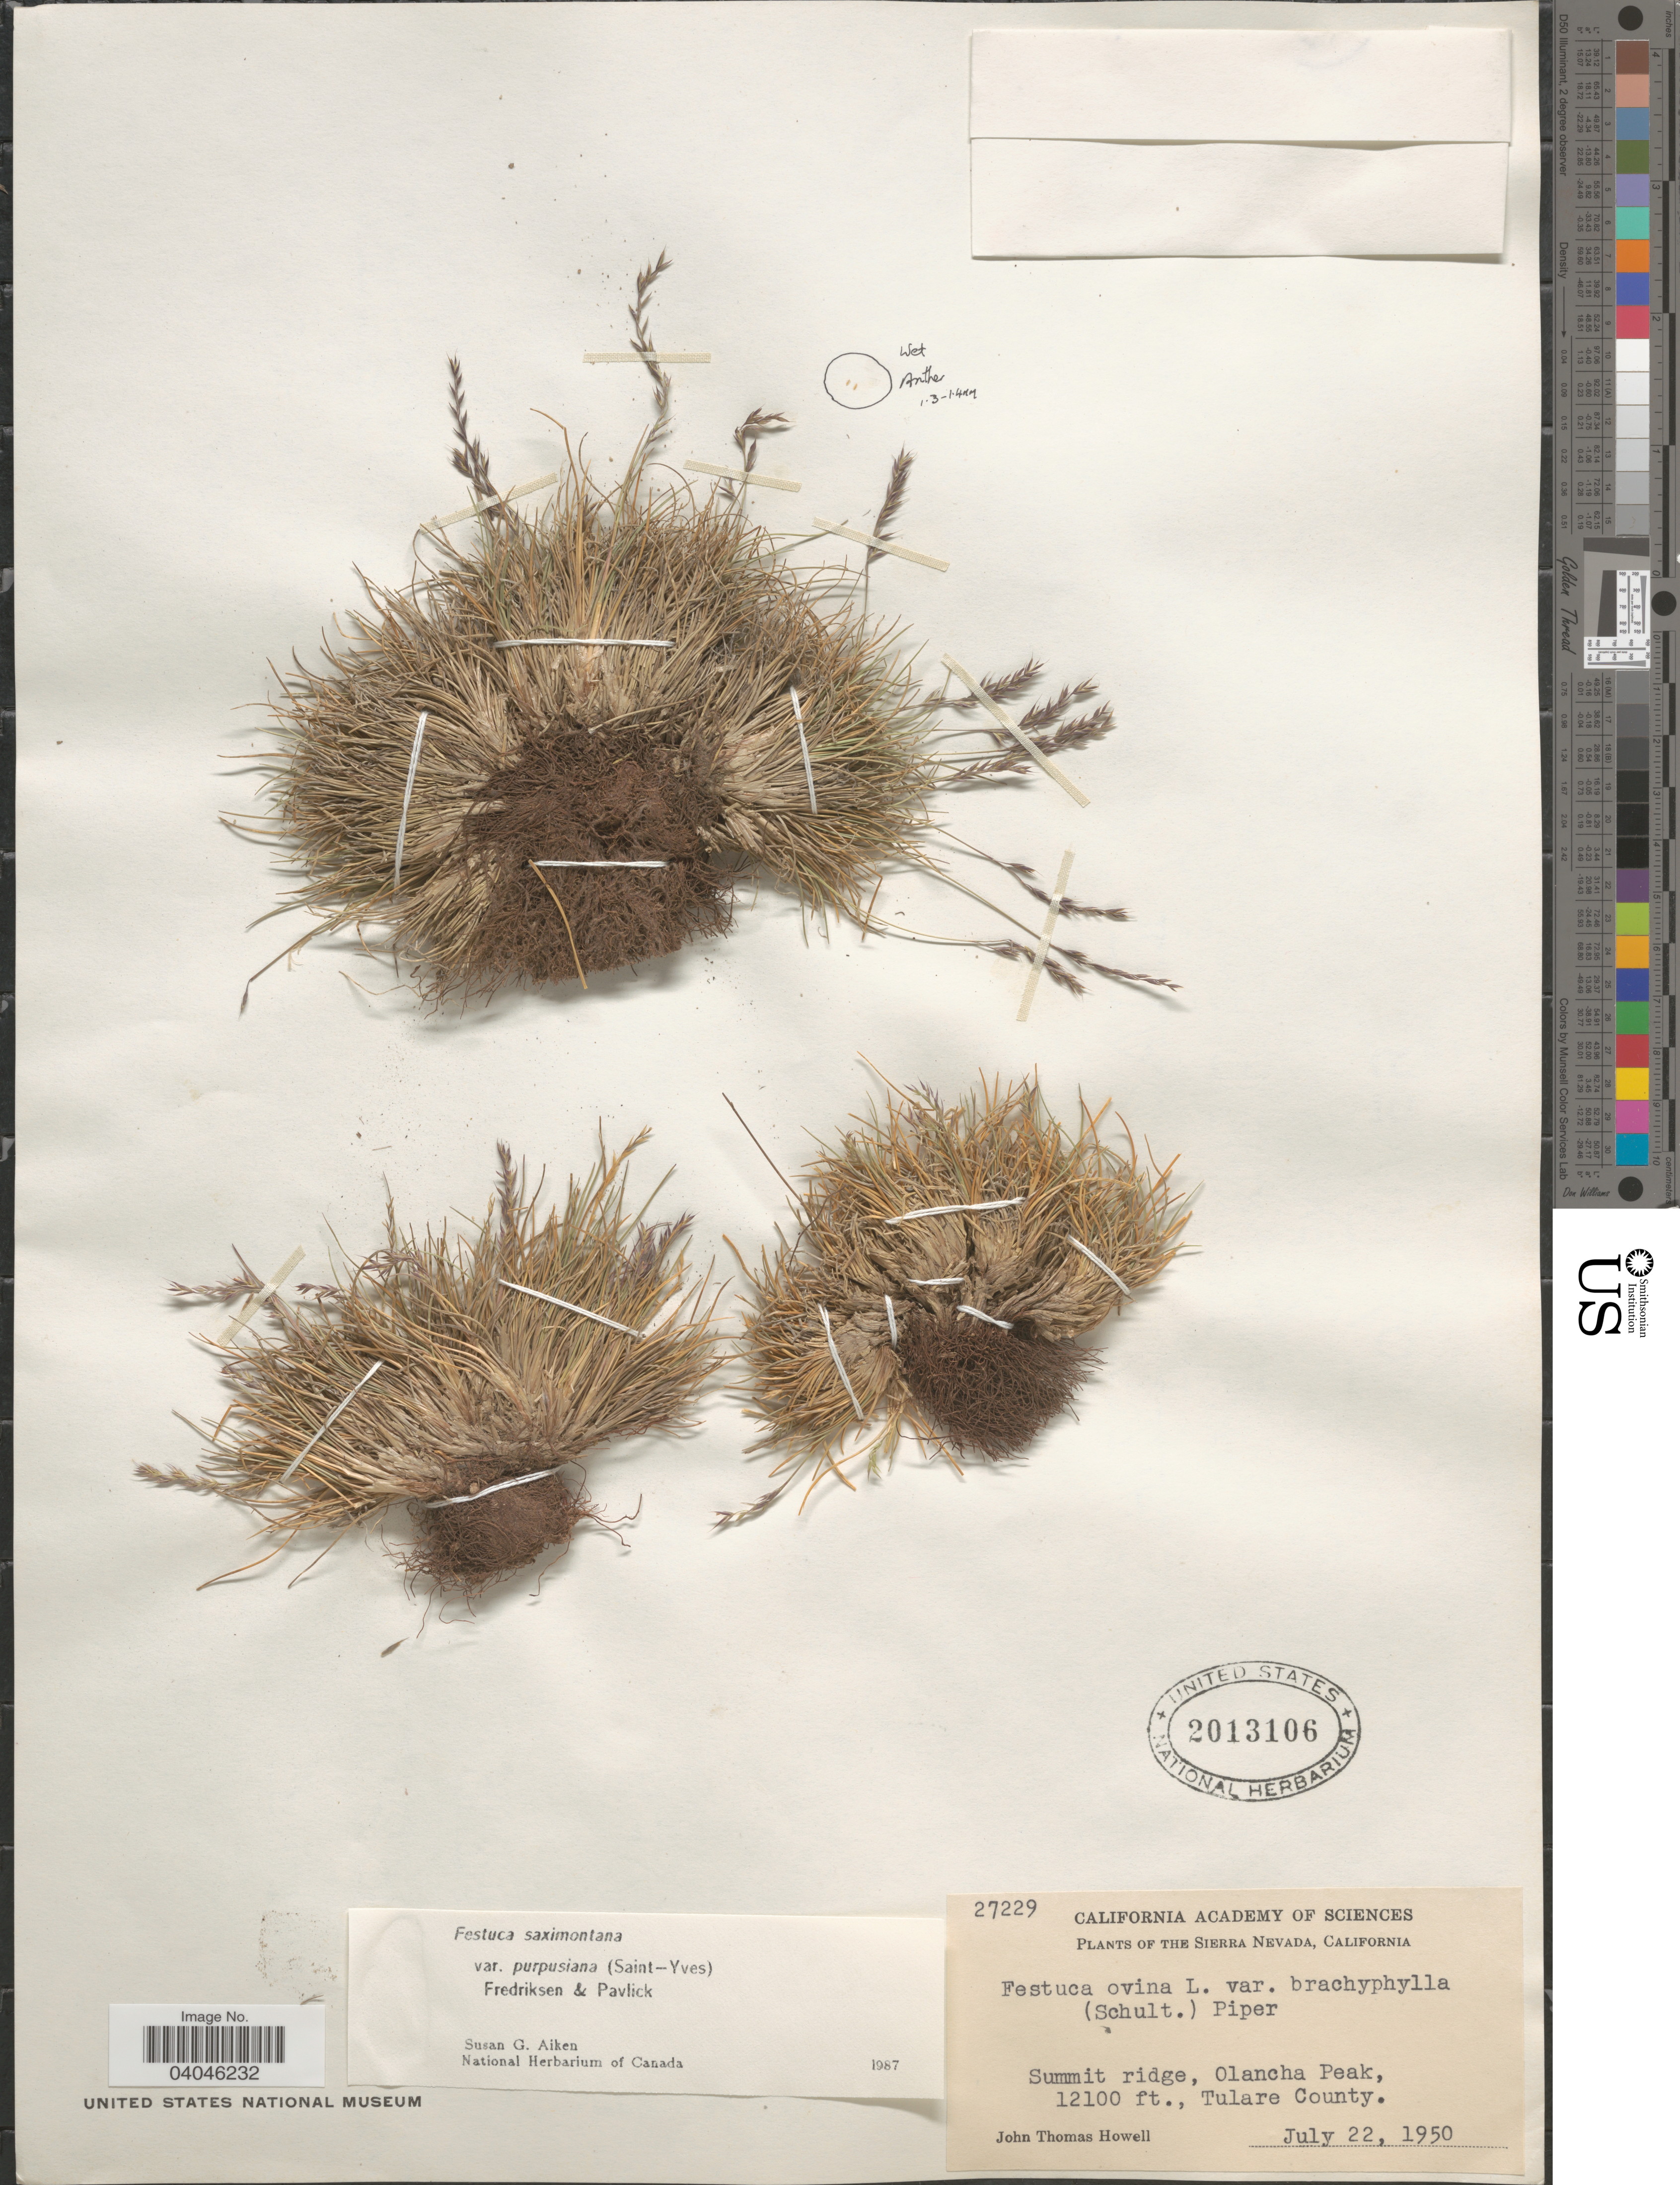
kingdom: Plantae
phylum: Tracheophyta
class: Liliopsida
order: Poales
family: Poaceae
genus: Festuca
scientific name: Festuca saximontana var. purpusiana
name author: (St.-Yves) Fred. & Pavlick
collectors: J. T. Howell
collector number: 27229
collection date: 1950-07-22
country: United States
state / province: California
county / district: Tulare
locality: The Sierra Nevada. Summit ridge, Olancha Peak, Tulare County.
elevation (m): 3688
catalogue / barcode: US 2013106